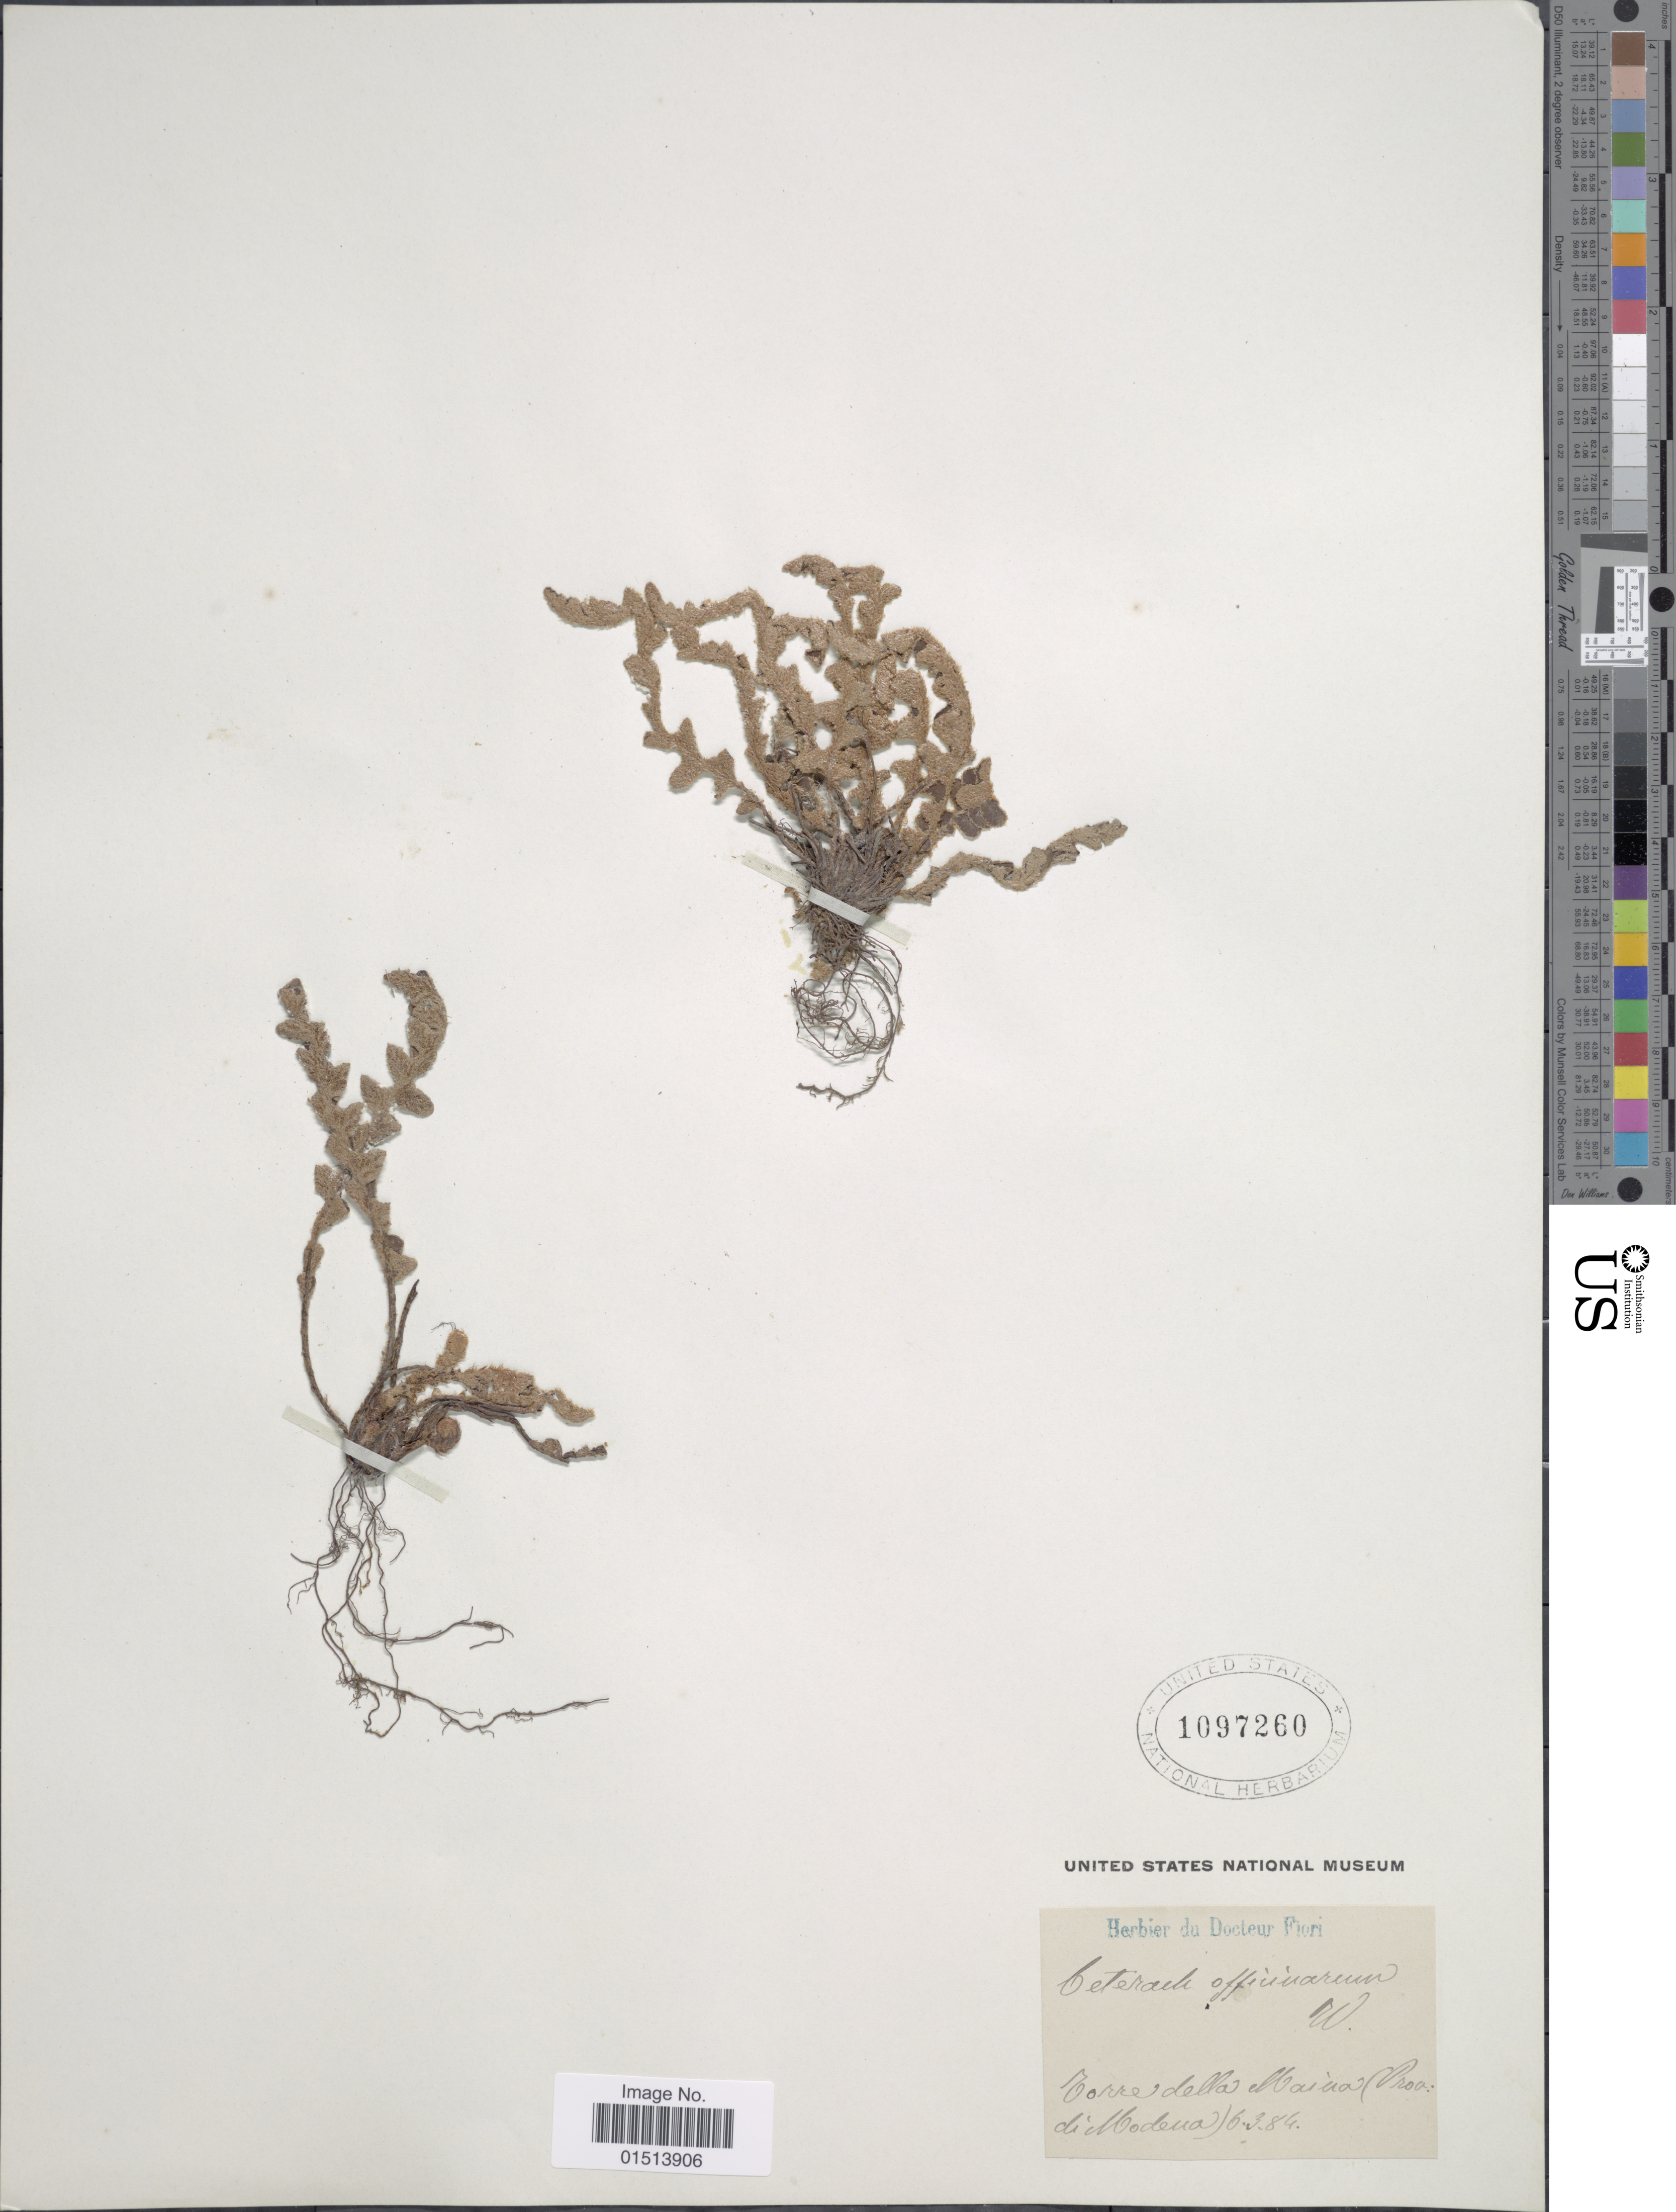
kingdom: Plantae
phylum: Tracheophyta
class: Polypodiopsida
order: Polypodiales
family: Aspleniaceae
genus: Asplenium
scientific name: Asplenium officinarum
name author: DC.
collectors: -. Fiori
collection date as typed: Transcribed d/m/y: 6/3/84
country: Italy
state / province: Emilia-Romagna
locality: Rorre della Marua (Prov. di Modeua) [interpreted]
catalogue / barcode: US 1097260